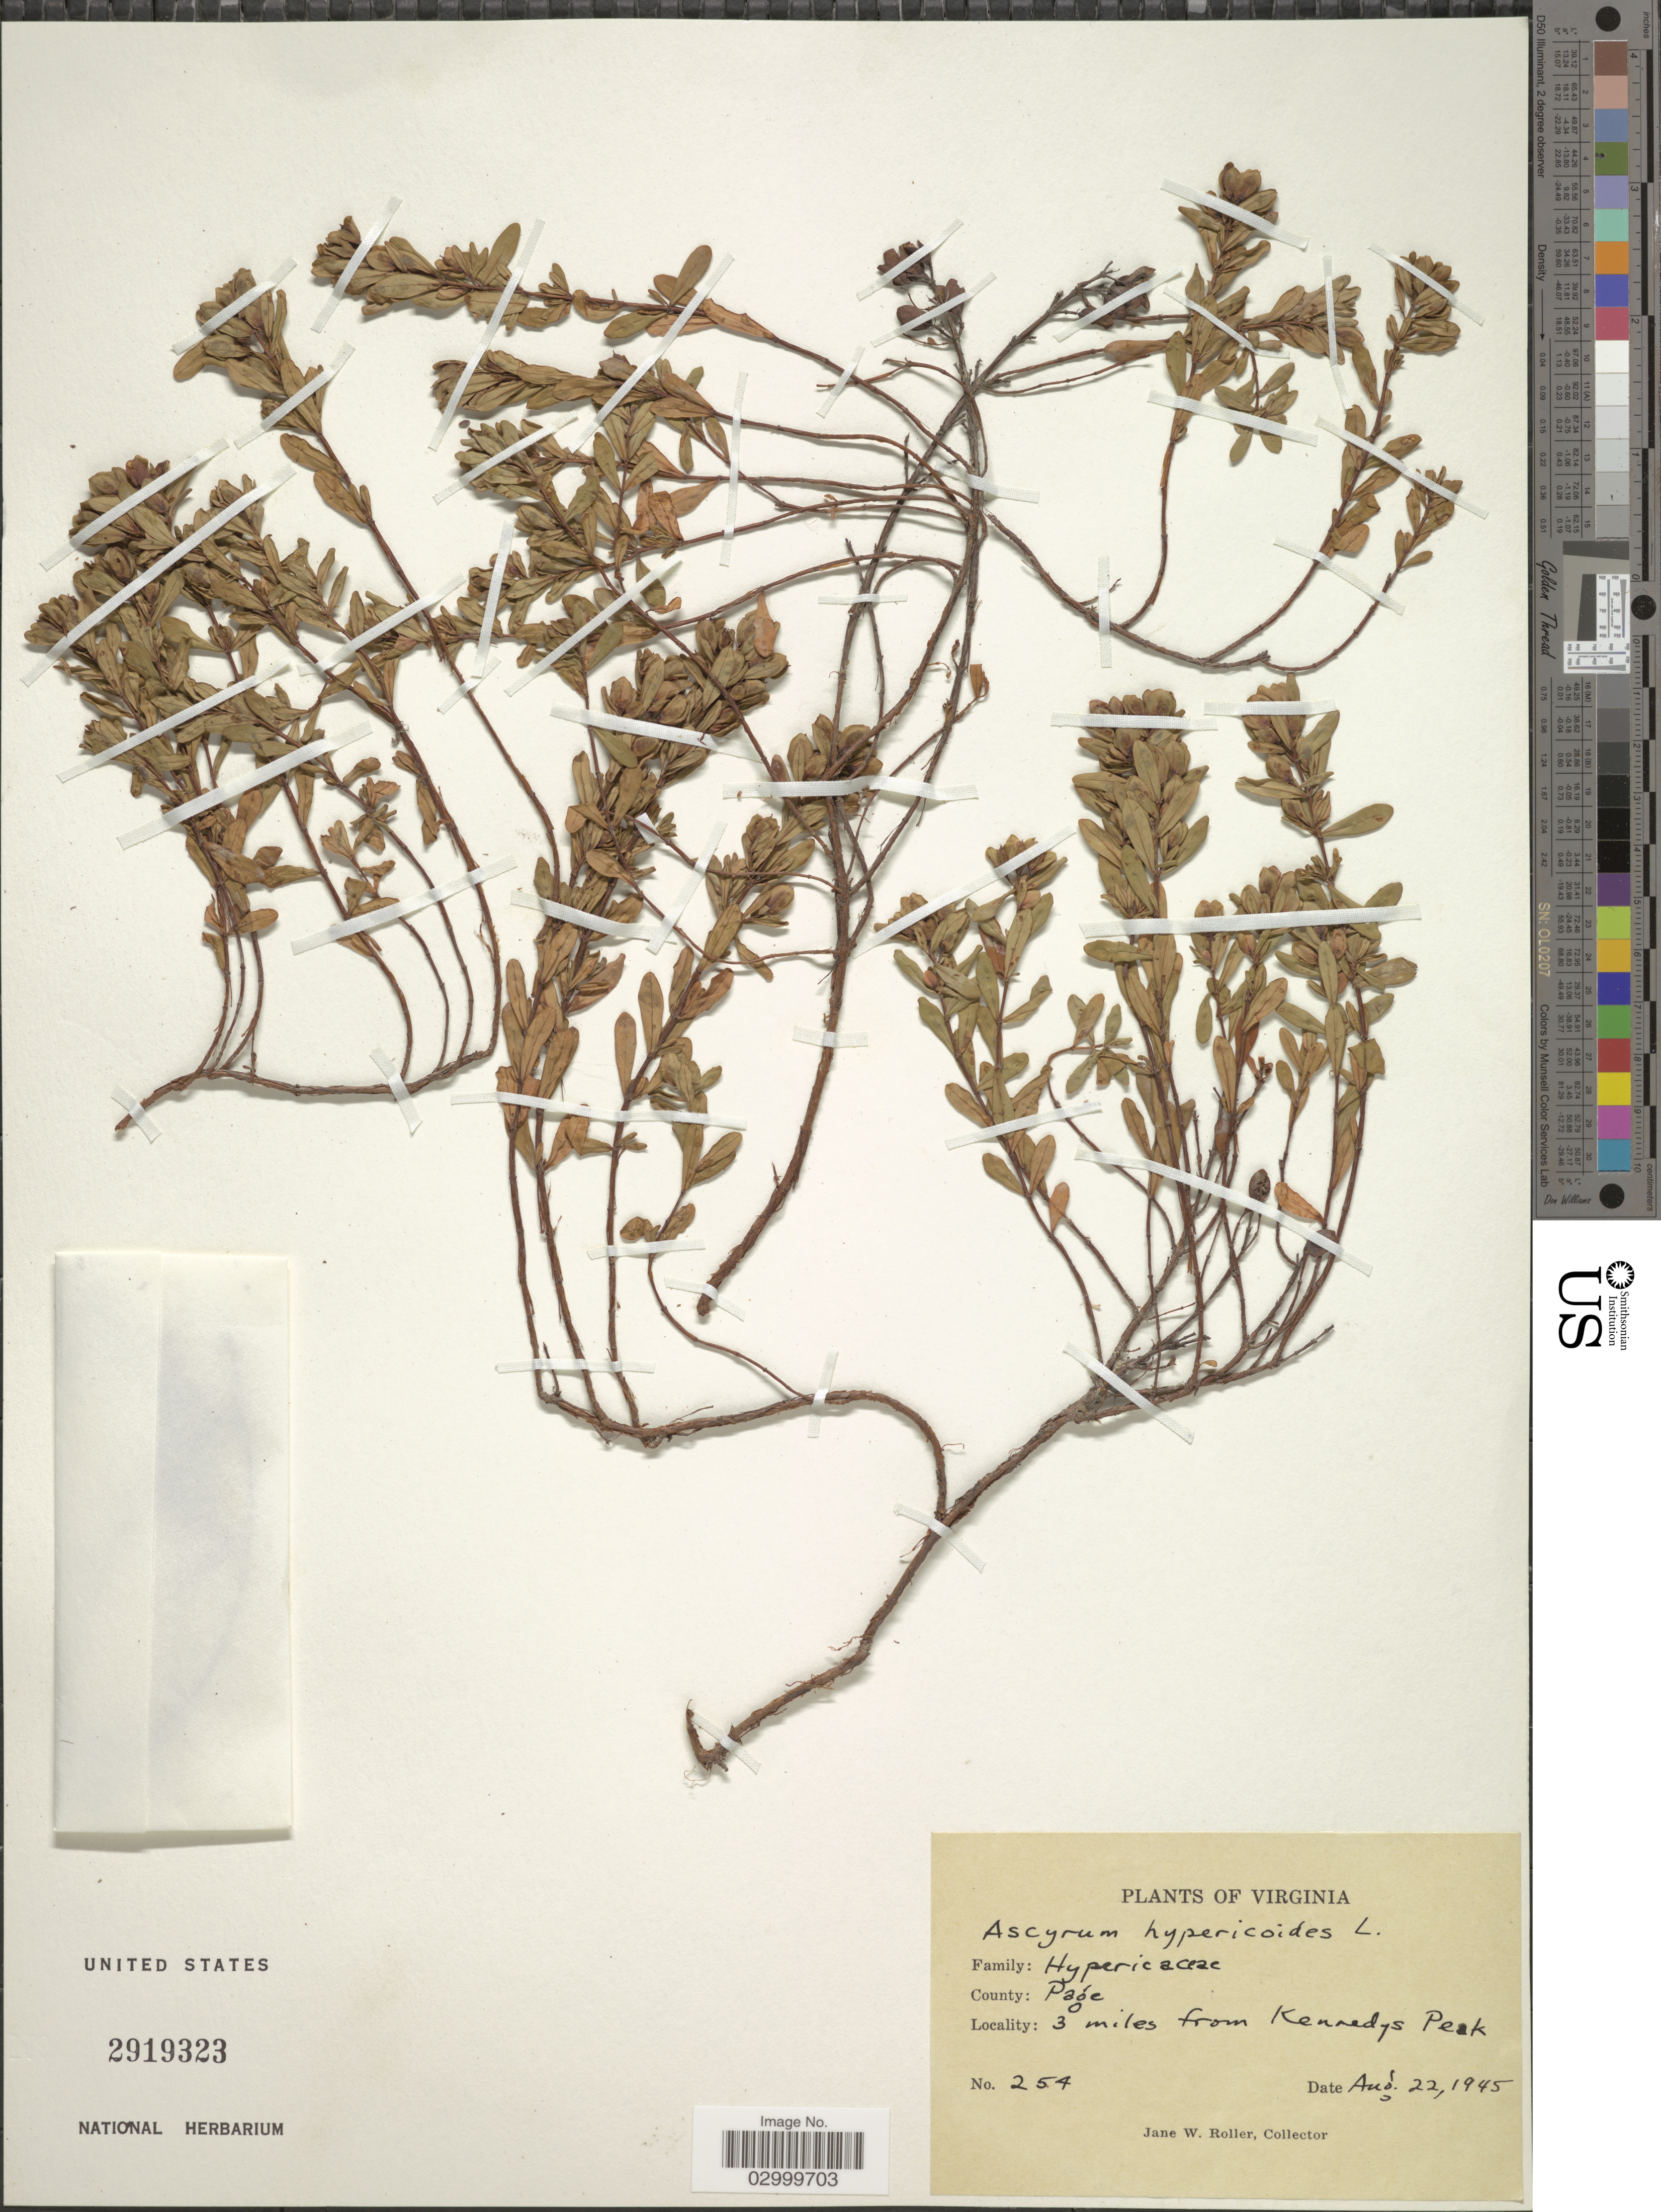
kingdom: Plantae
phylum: Tracheophyta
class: Magnoliopsida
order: Malpighiales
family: Hypericaceae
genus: Hypericum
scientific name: Hypericum stragulum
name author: W.P. Adams & N. Robson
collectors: J. W. Roller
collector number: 254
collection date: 1945-08-22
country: United States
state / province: Virginia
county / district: Page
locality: County Page, 3 miles from Kennedys Peak.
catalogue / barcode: US 2919323